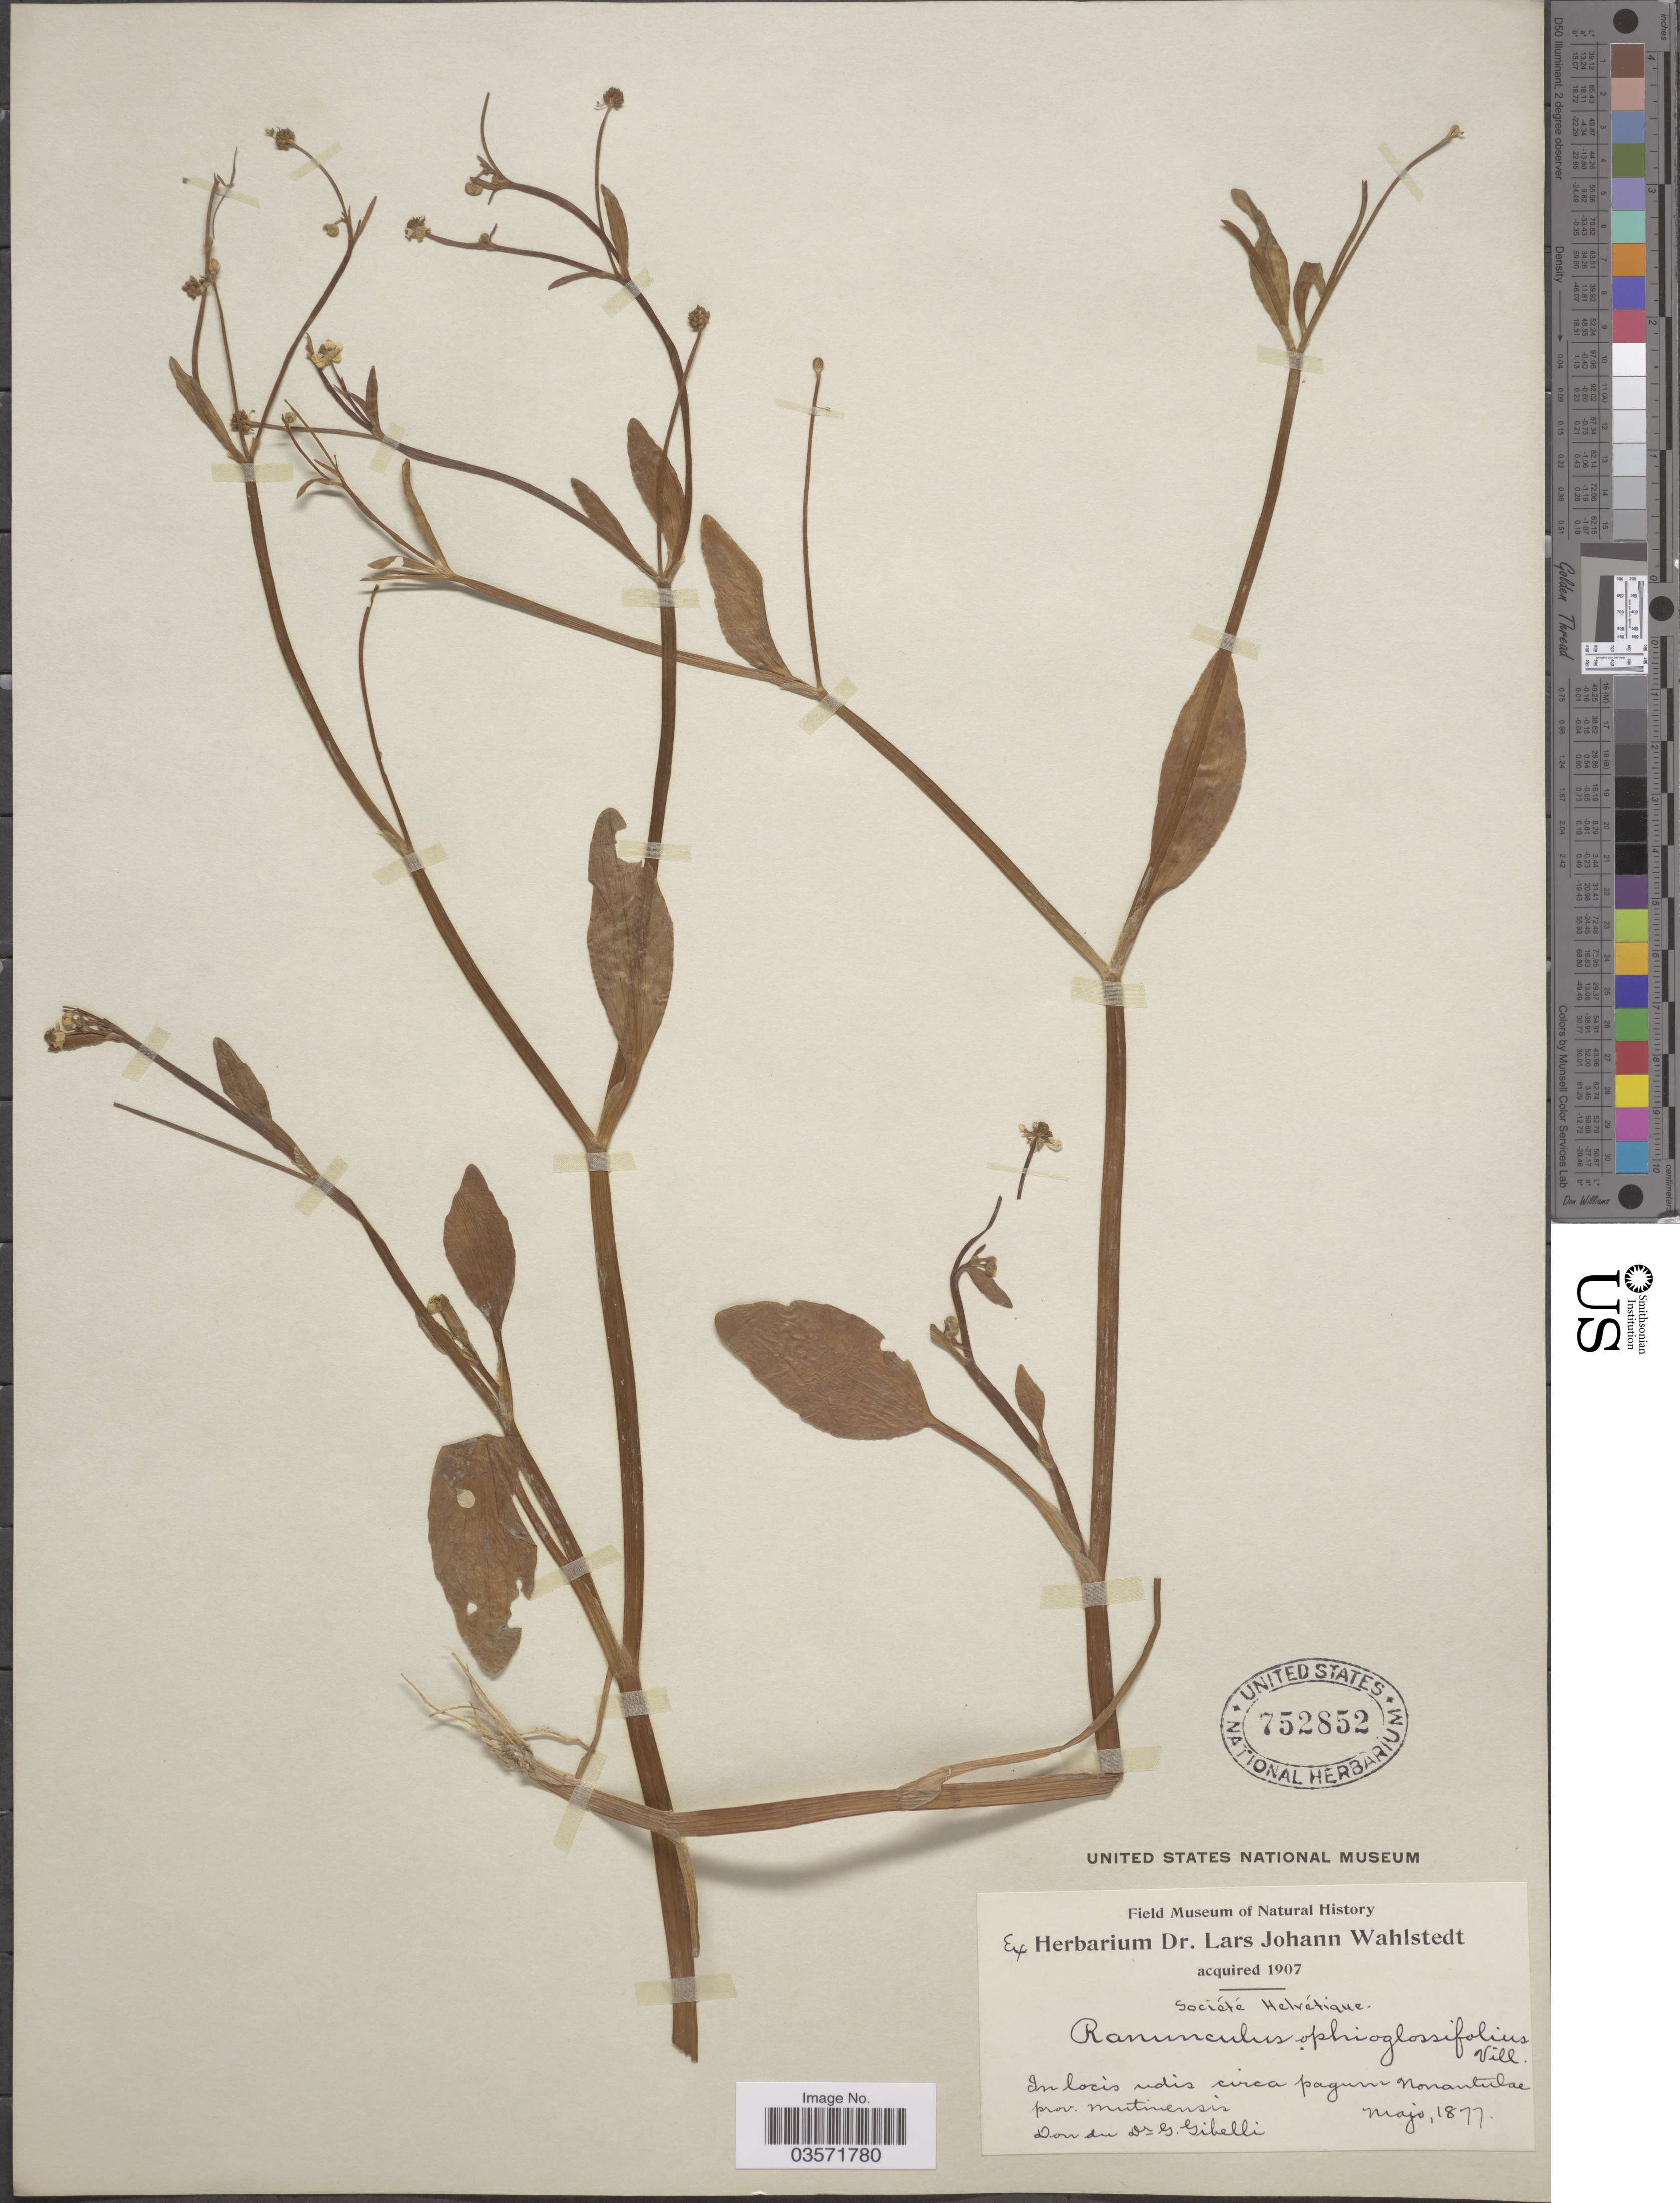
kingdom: Plantae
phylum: Tracheophyta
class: Magnoliopsida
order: Ranunculales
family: Ranunculaceae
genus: Ranunculus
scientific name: Ranunculus ophioglossifolius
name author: Vill.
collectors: G. Gibelli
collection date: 1877-05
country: Switzerland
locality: Société Helvétique. In locis udis circa pagum Nonantulae prov. Mutinensis.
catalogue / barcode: US 752852